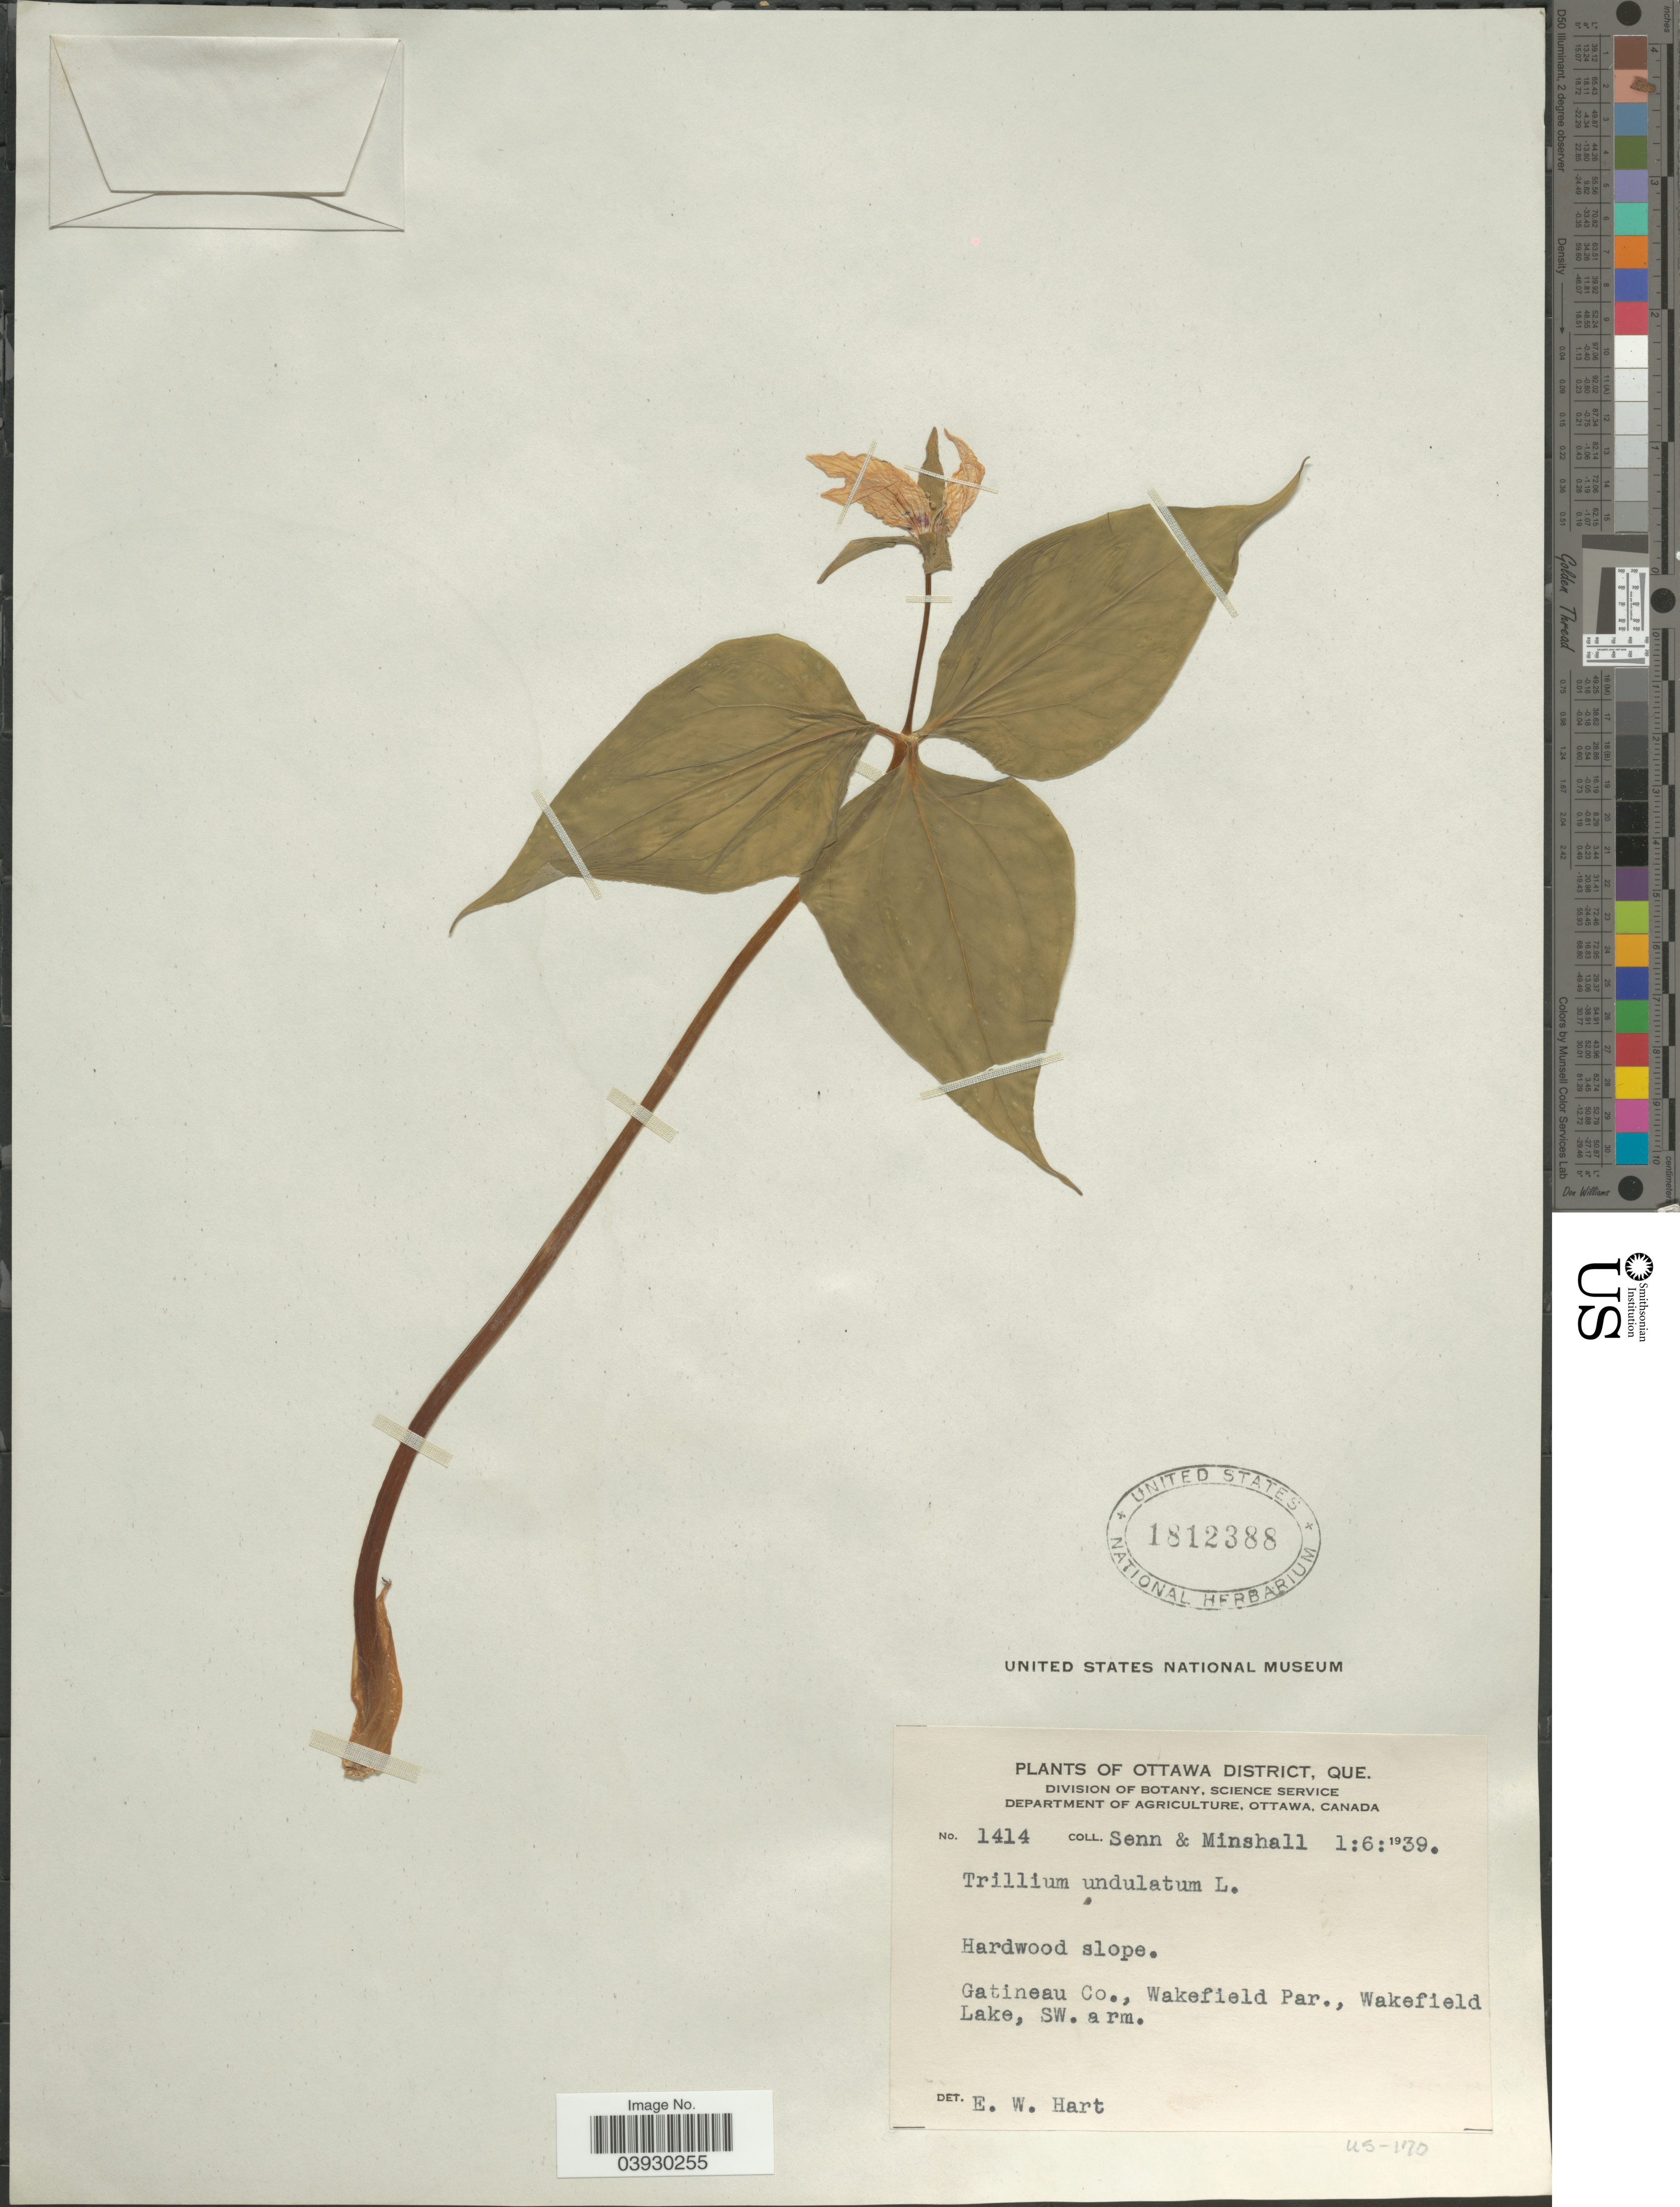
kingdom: Plantae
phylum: Tracheophyta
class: Liliopsida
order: Liliales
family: Melanthiaceae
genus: Trillium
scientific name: Trillium undulatum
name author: Willd.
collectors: Senn & Minshall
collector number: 1414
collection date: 1939-06-01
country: Canada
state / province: Quebec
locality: Ottawa District. Hardwood slope. Gatineau Co., Wakefield Par., Wakefield Lake, SW. arm.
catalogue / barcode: US 1812388